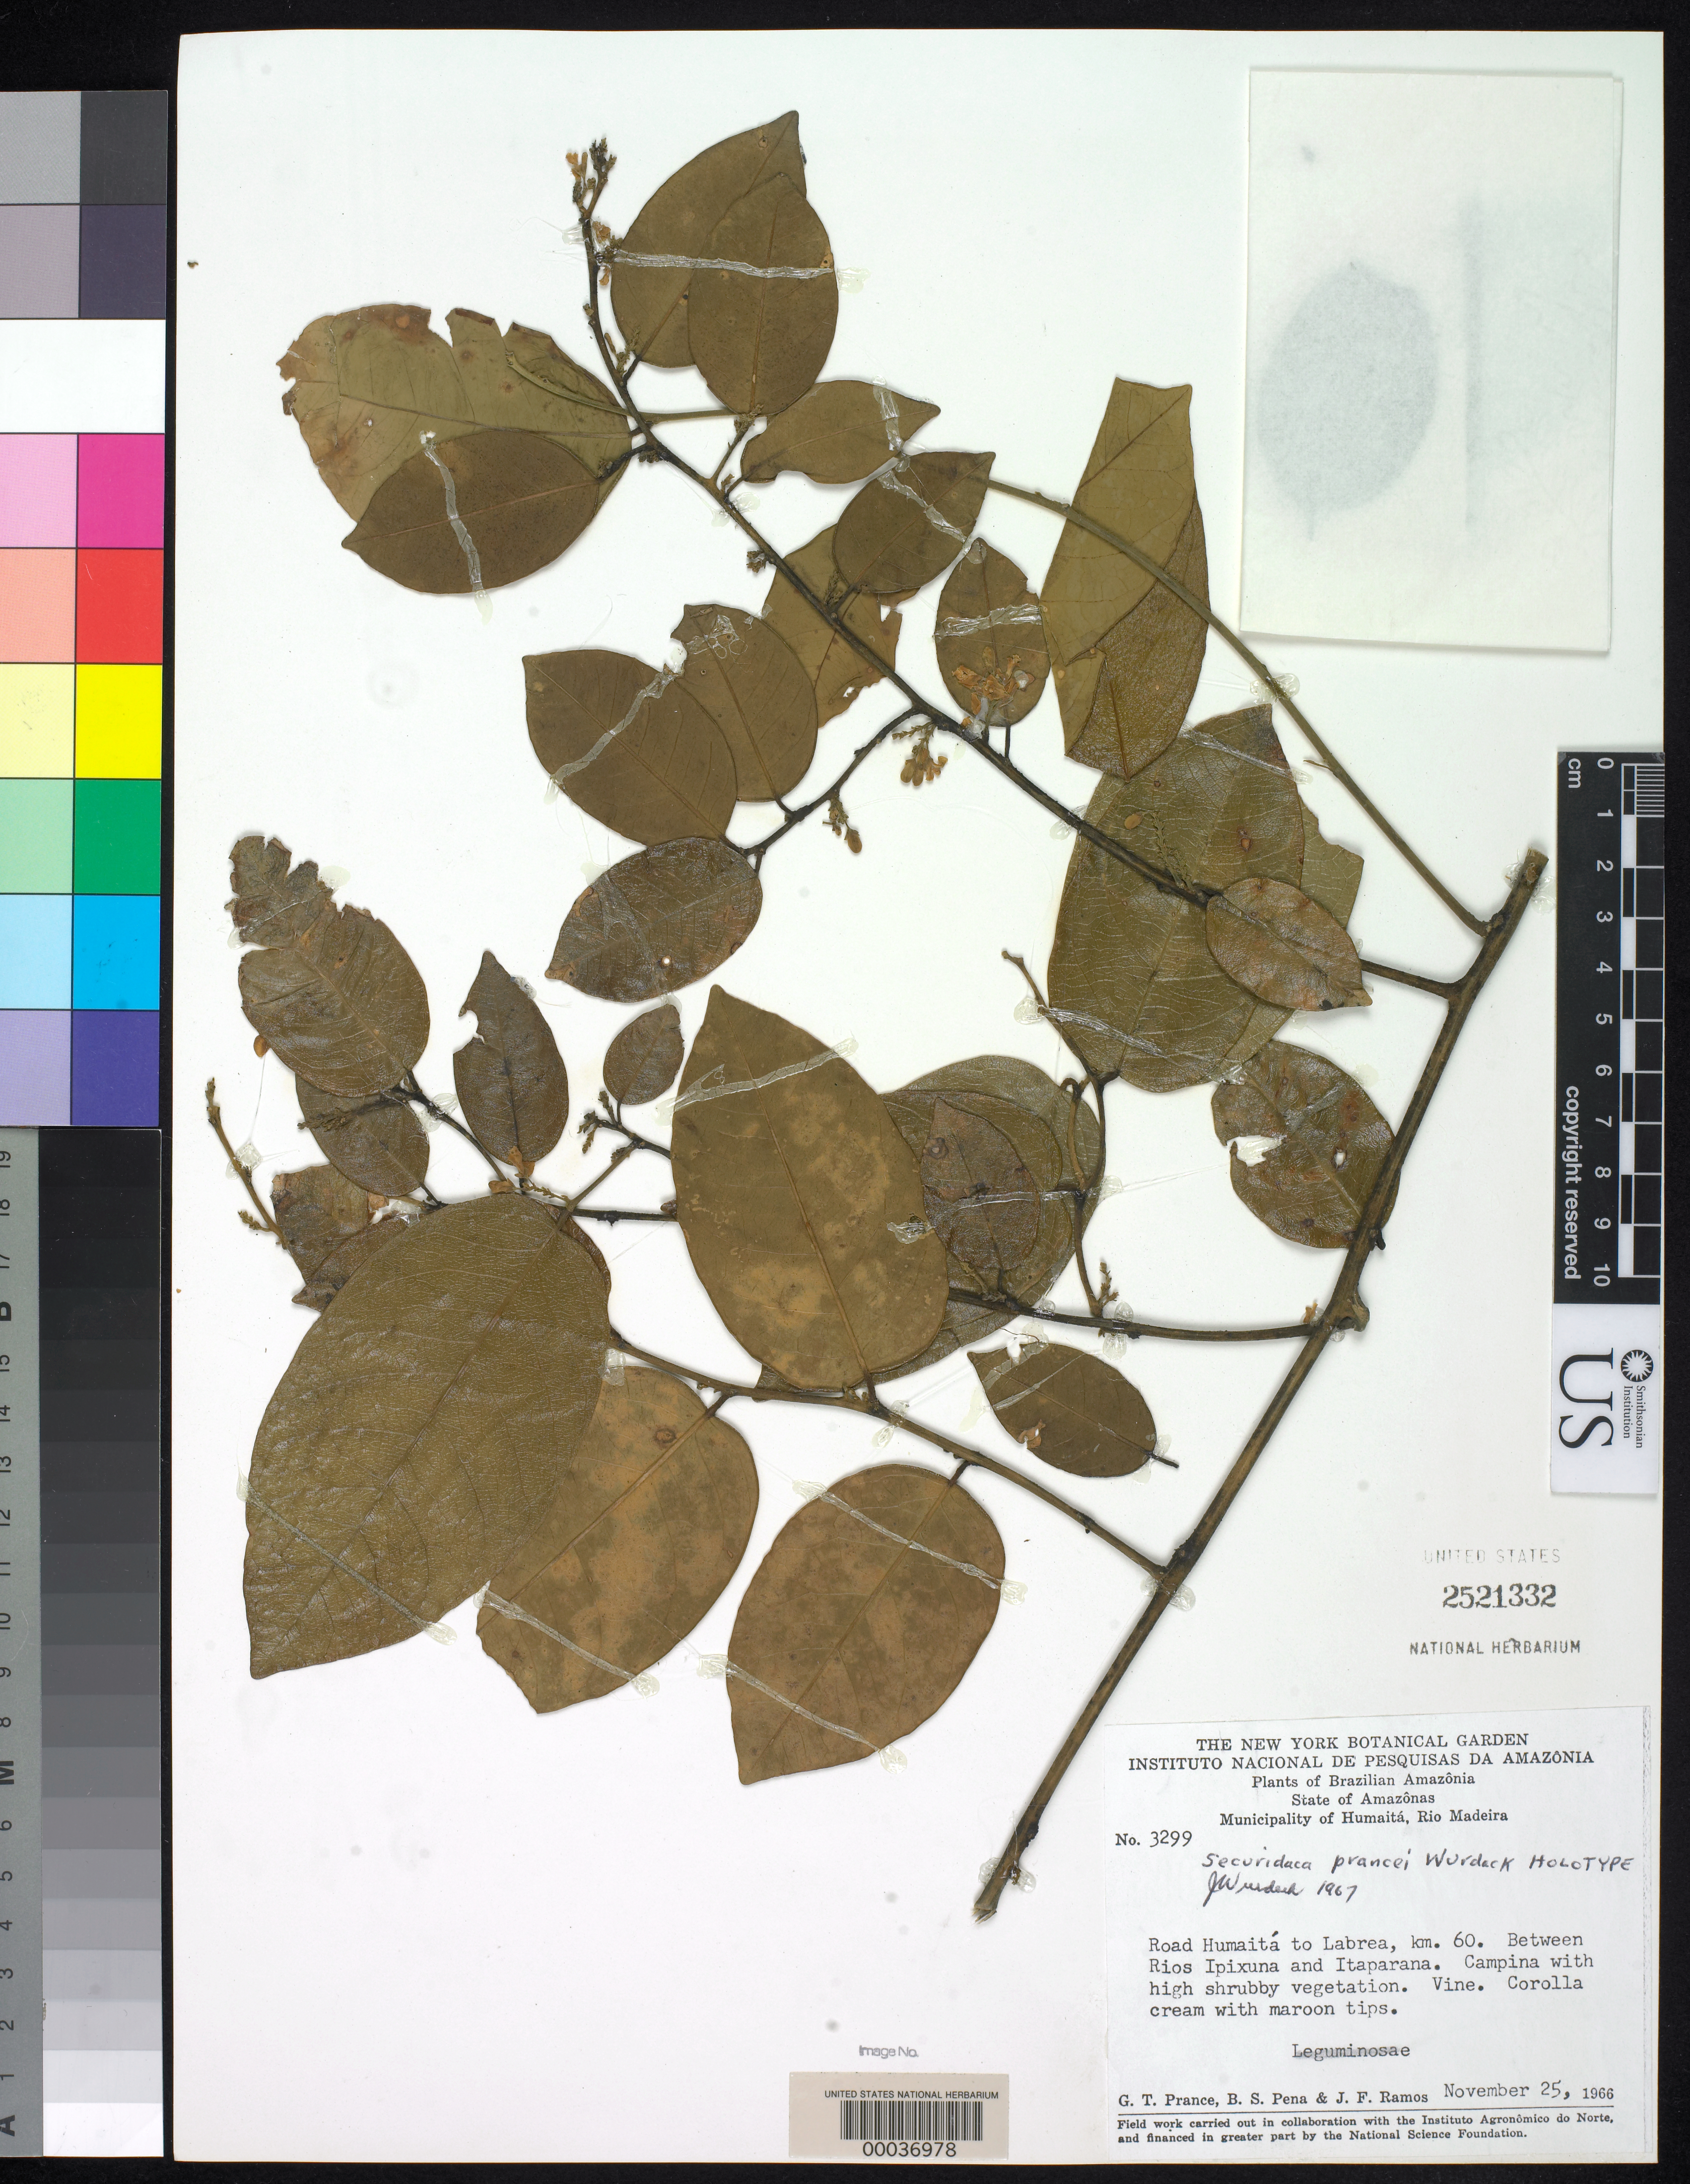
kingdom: Plantae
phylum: Tracheophyta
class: Magnoliopsida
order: Fabales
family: Polygalaceae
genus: Securidaca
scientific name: Securidaca prancei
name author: Wurdack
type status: Holotype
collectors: G. T. Prance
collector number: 3299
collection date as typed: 25 Nov 1966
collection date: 1966-11-25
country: Brazil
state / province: Amazonas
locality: Humaita-labrea road.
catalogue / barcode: US 2521332